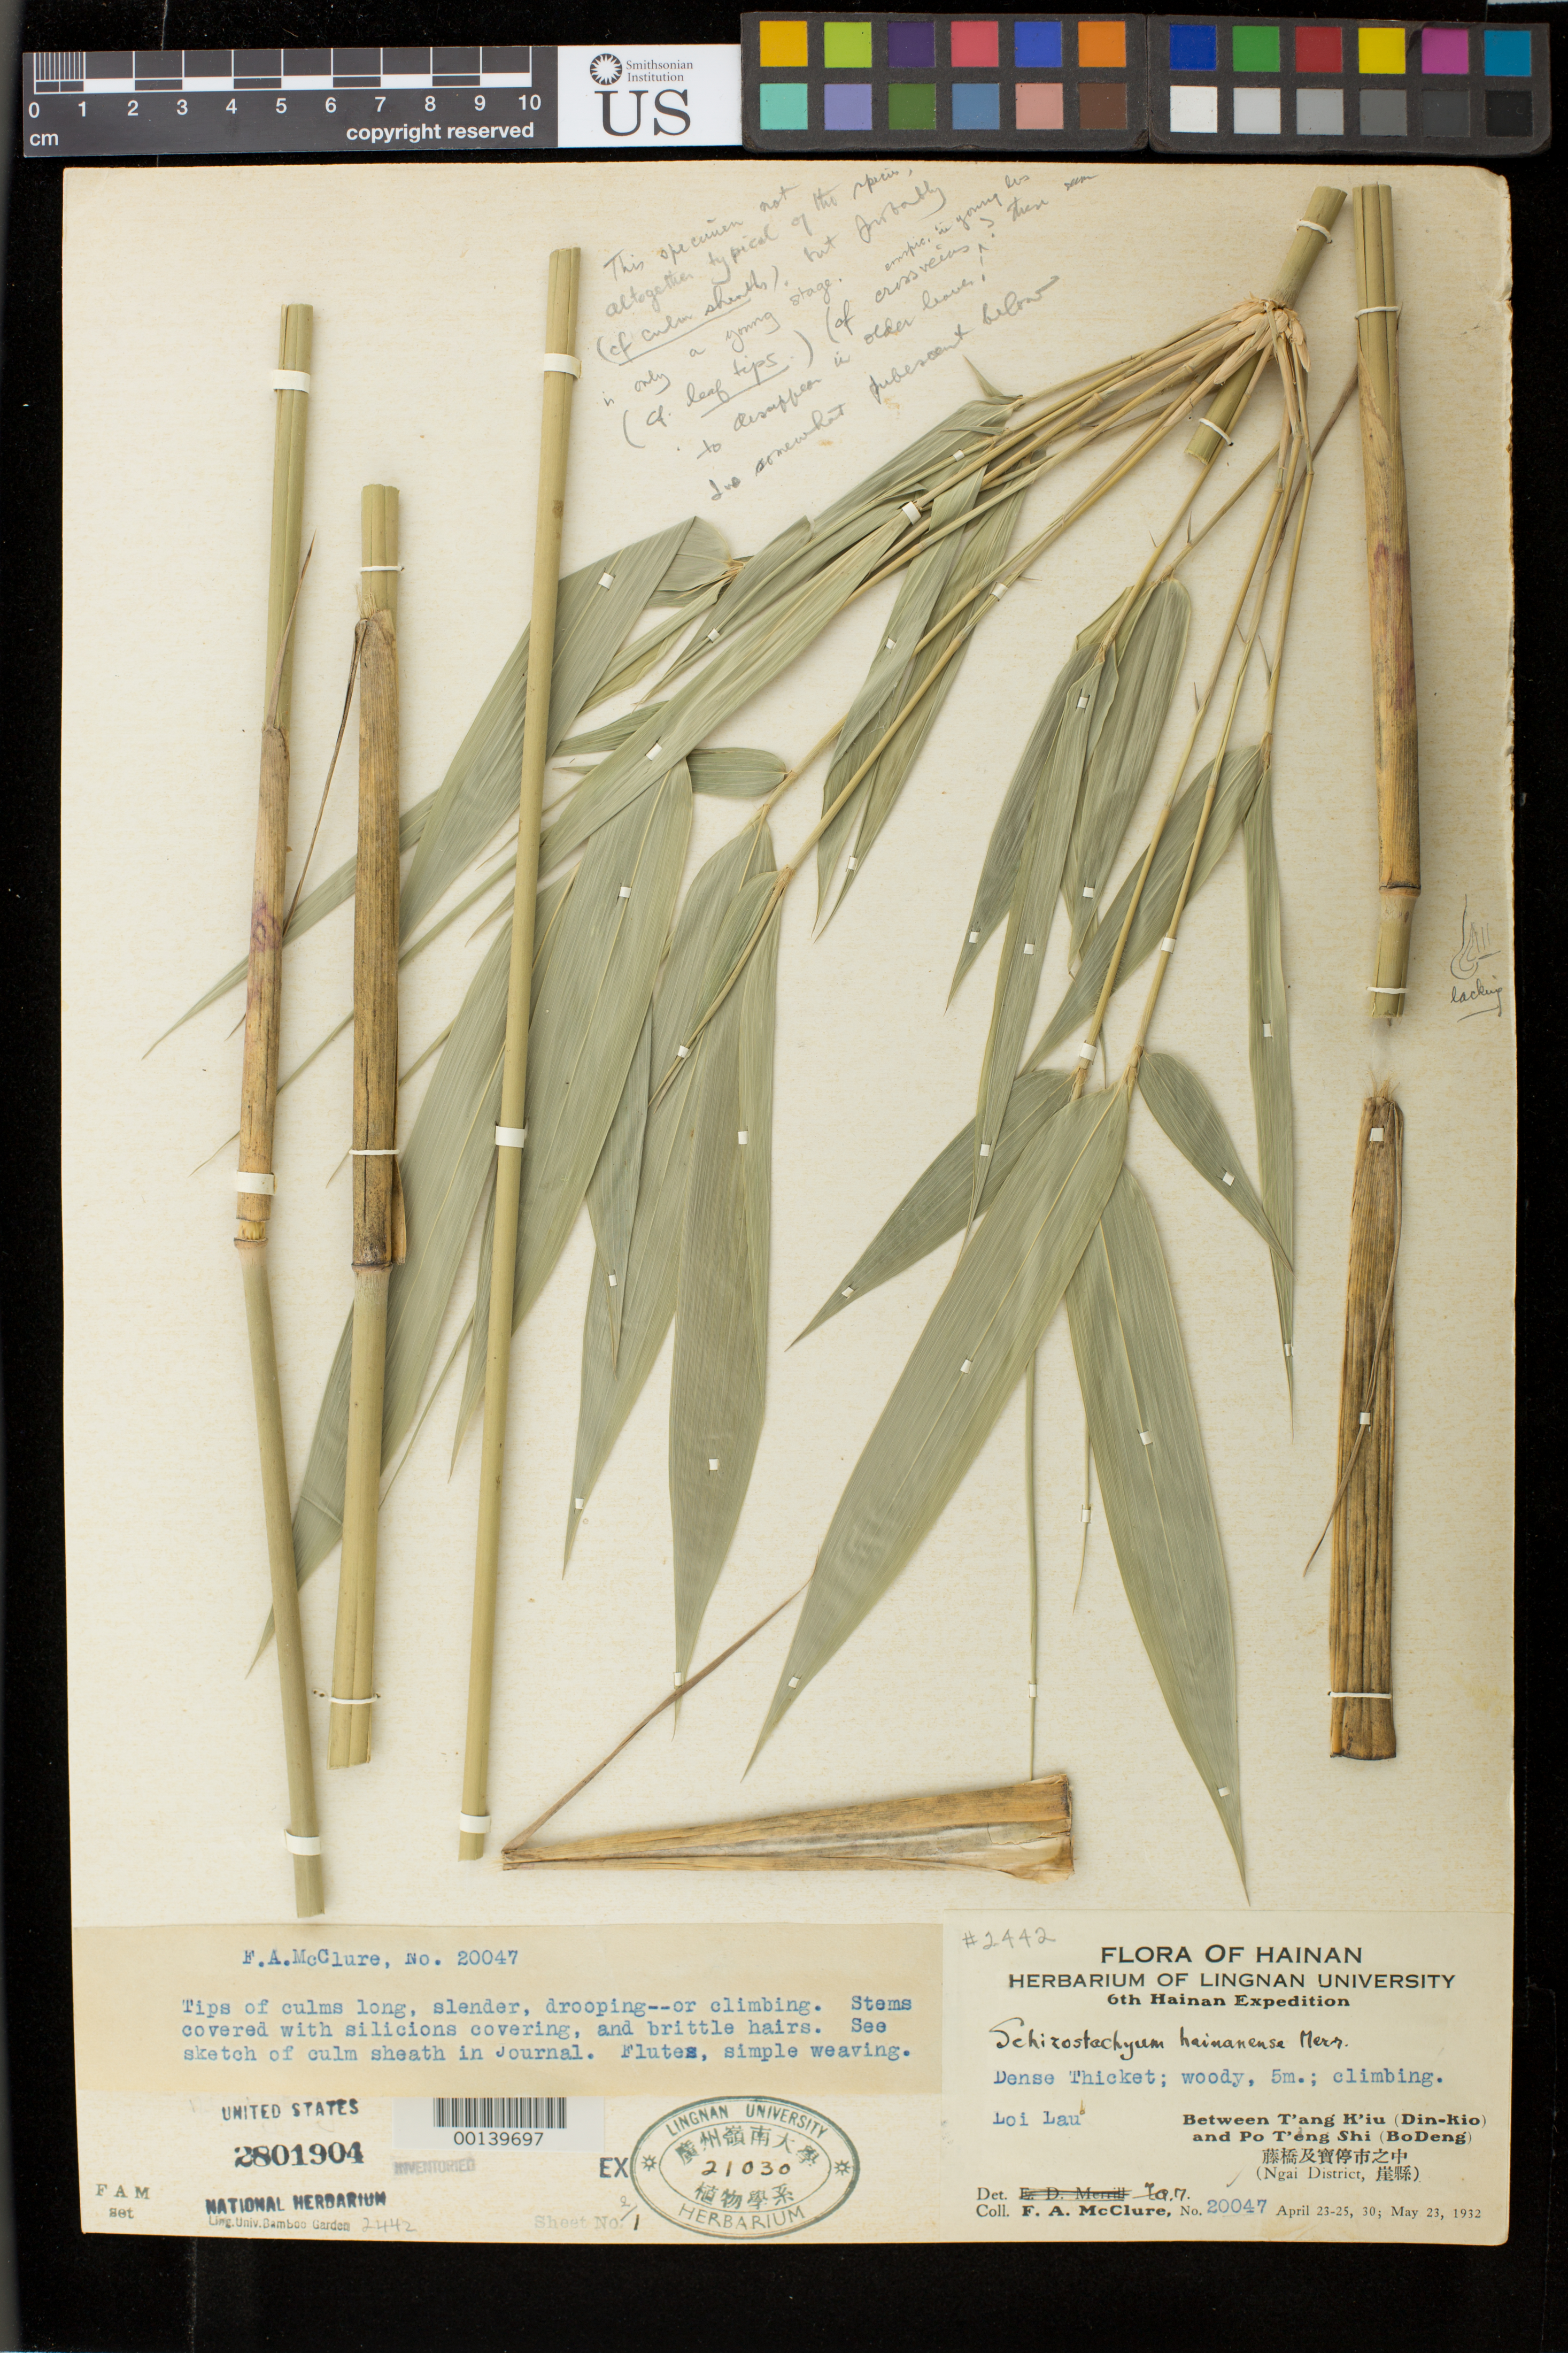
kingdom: Plantae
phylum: Tracheophyta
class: Liliopsida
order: Poales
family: Poaceae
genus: Schizostachyum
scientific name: Schizostachyum hainanense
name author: Merr. ex McClure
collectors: F. A. McClure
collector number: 20047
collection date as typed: April 23-25, 30; May 23, 1932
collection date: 1932-04-23/1932-05-23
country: China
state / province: Hainan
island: Hainan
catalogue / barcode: US 2801904